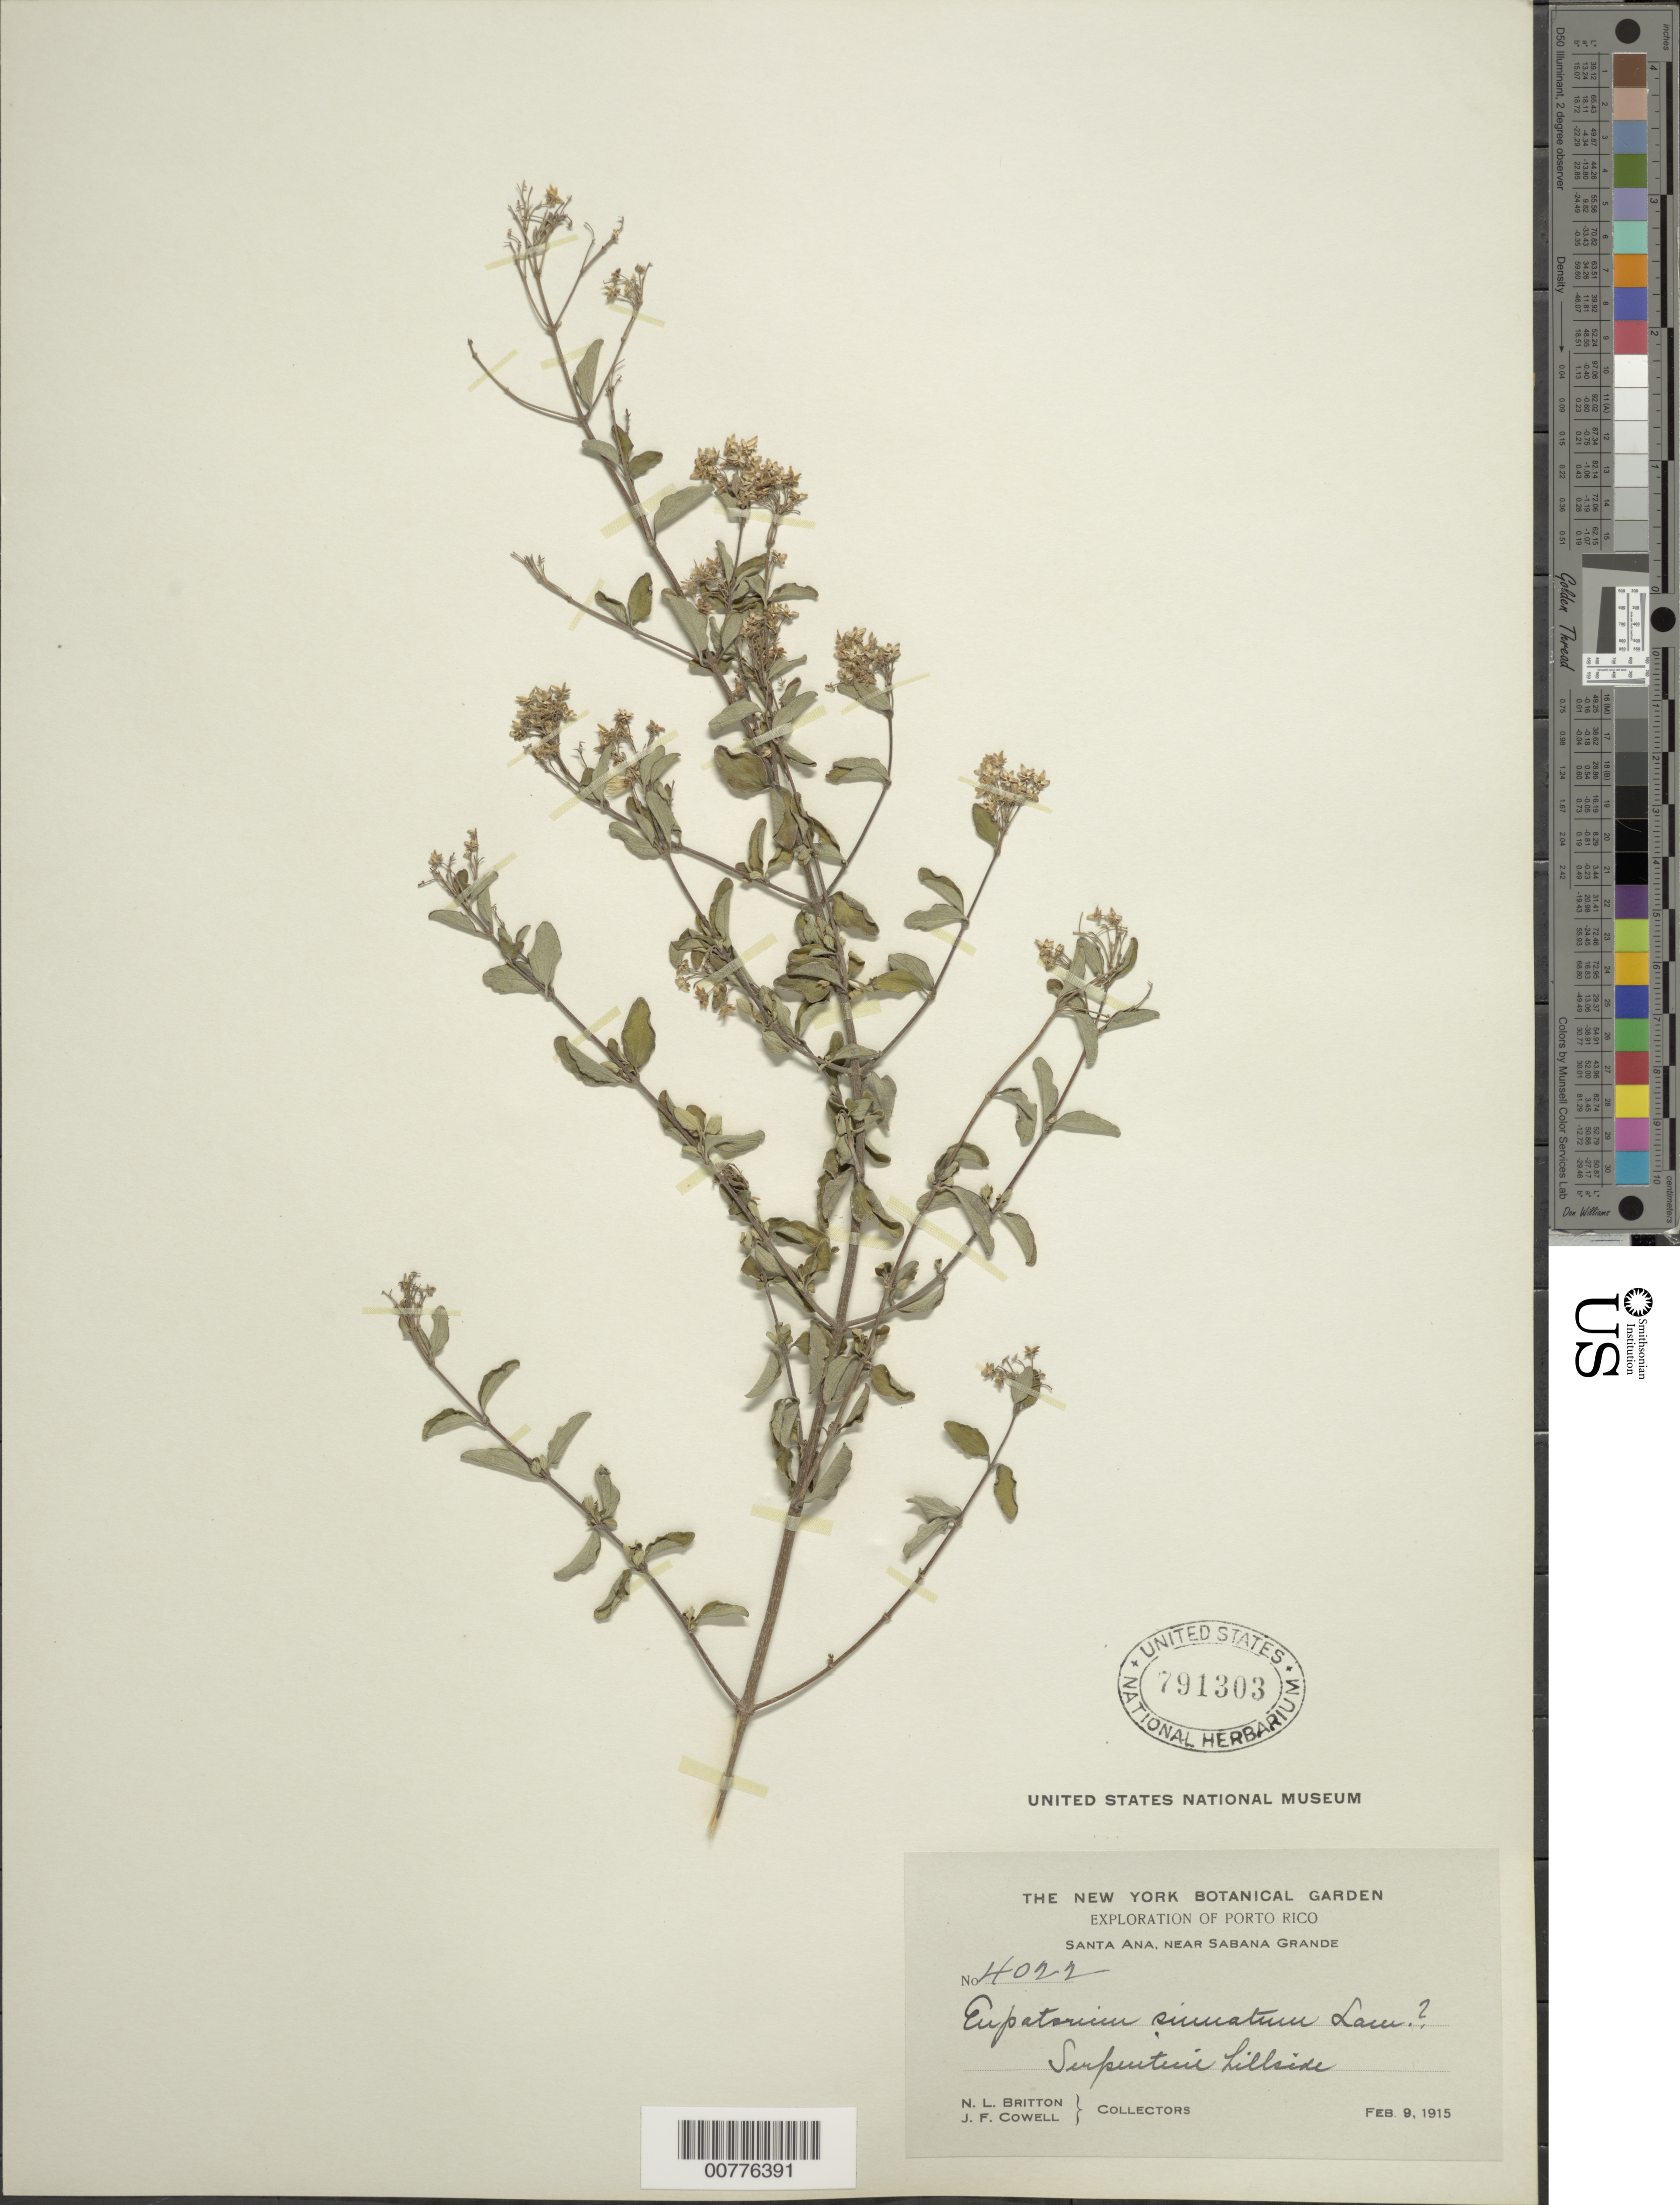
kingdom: Plantae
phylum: Tracheophyta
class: Magnoliopsida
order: Asterales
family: Asteraceae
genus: Chromolaena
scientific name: Chromolaena sinuata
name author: (Lam.) R.M. King & H. Rob.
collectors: N. Britton & J. F. Cowell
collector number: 4022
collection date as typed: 09 Feb 1915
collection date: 1915-02-09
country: Puerto Rico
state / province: Sabana Grande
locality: Santa Ana, near Sabana Grande. Serpentine hillside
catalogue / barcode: US 791303